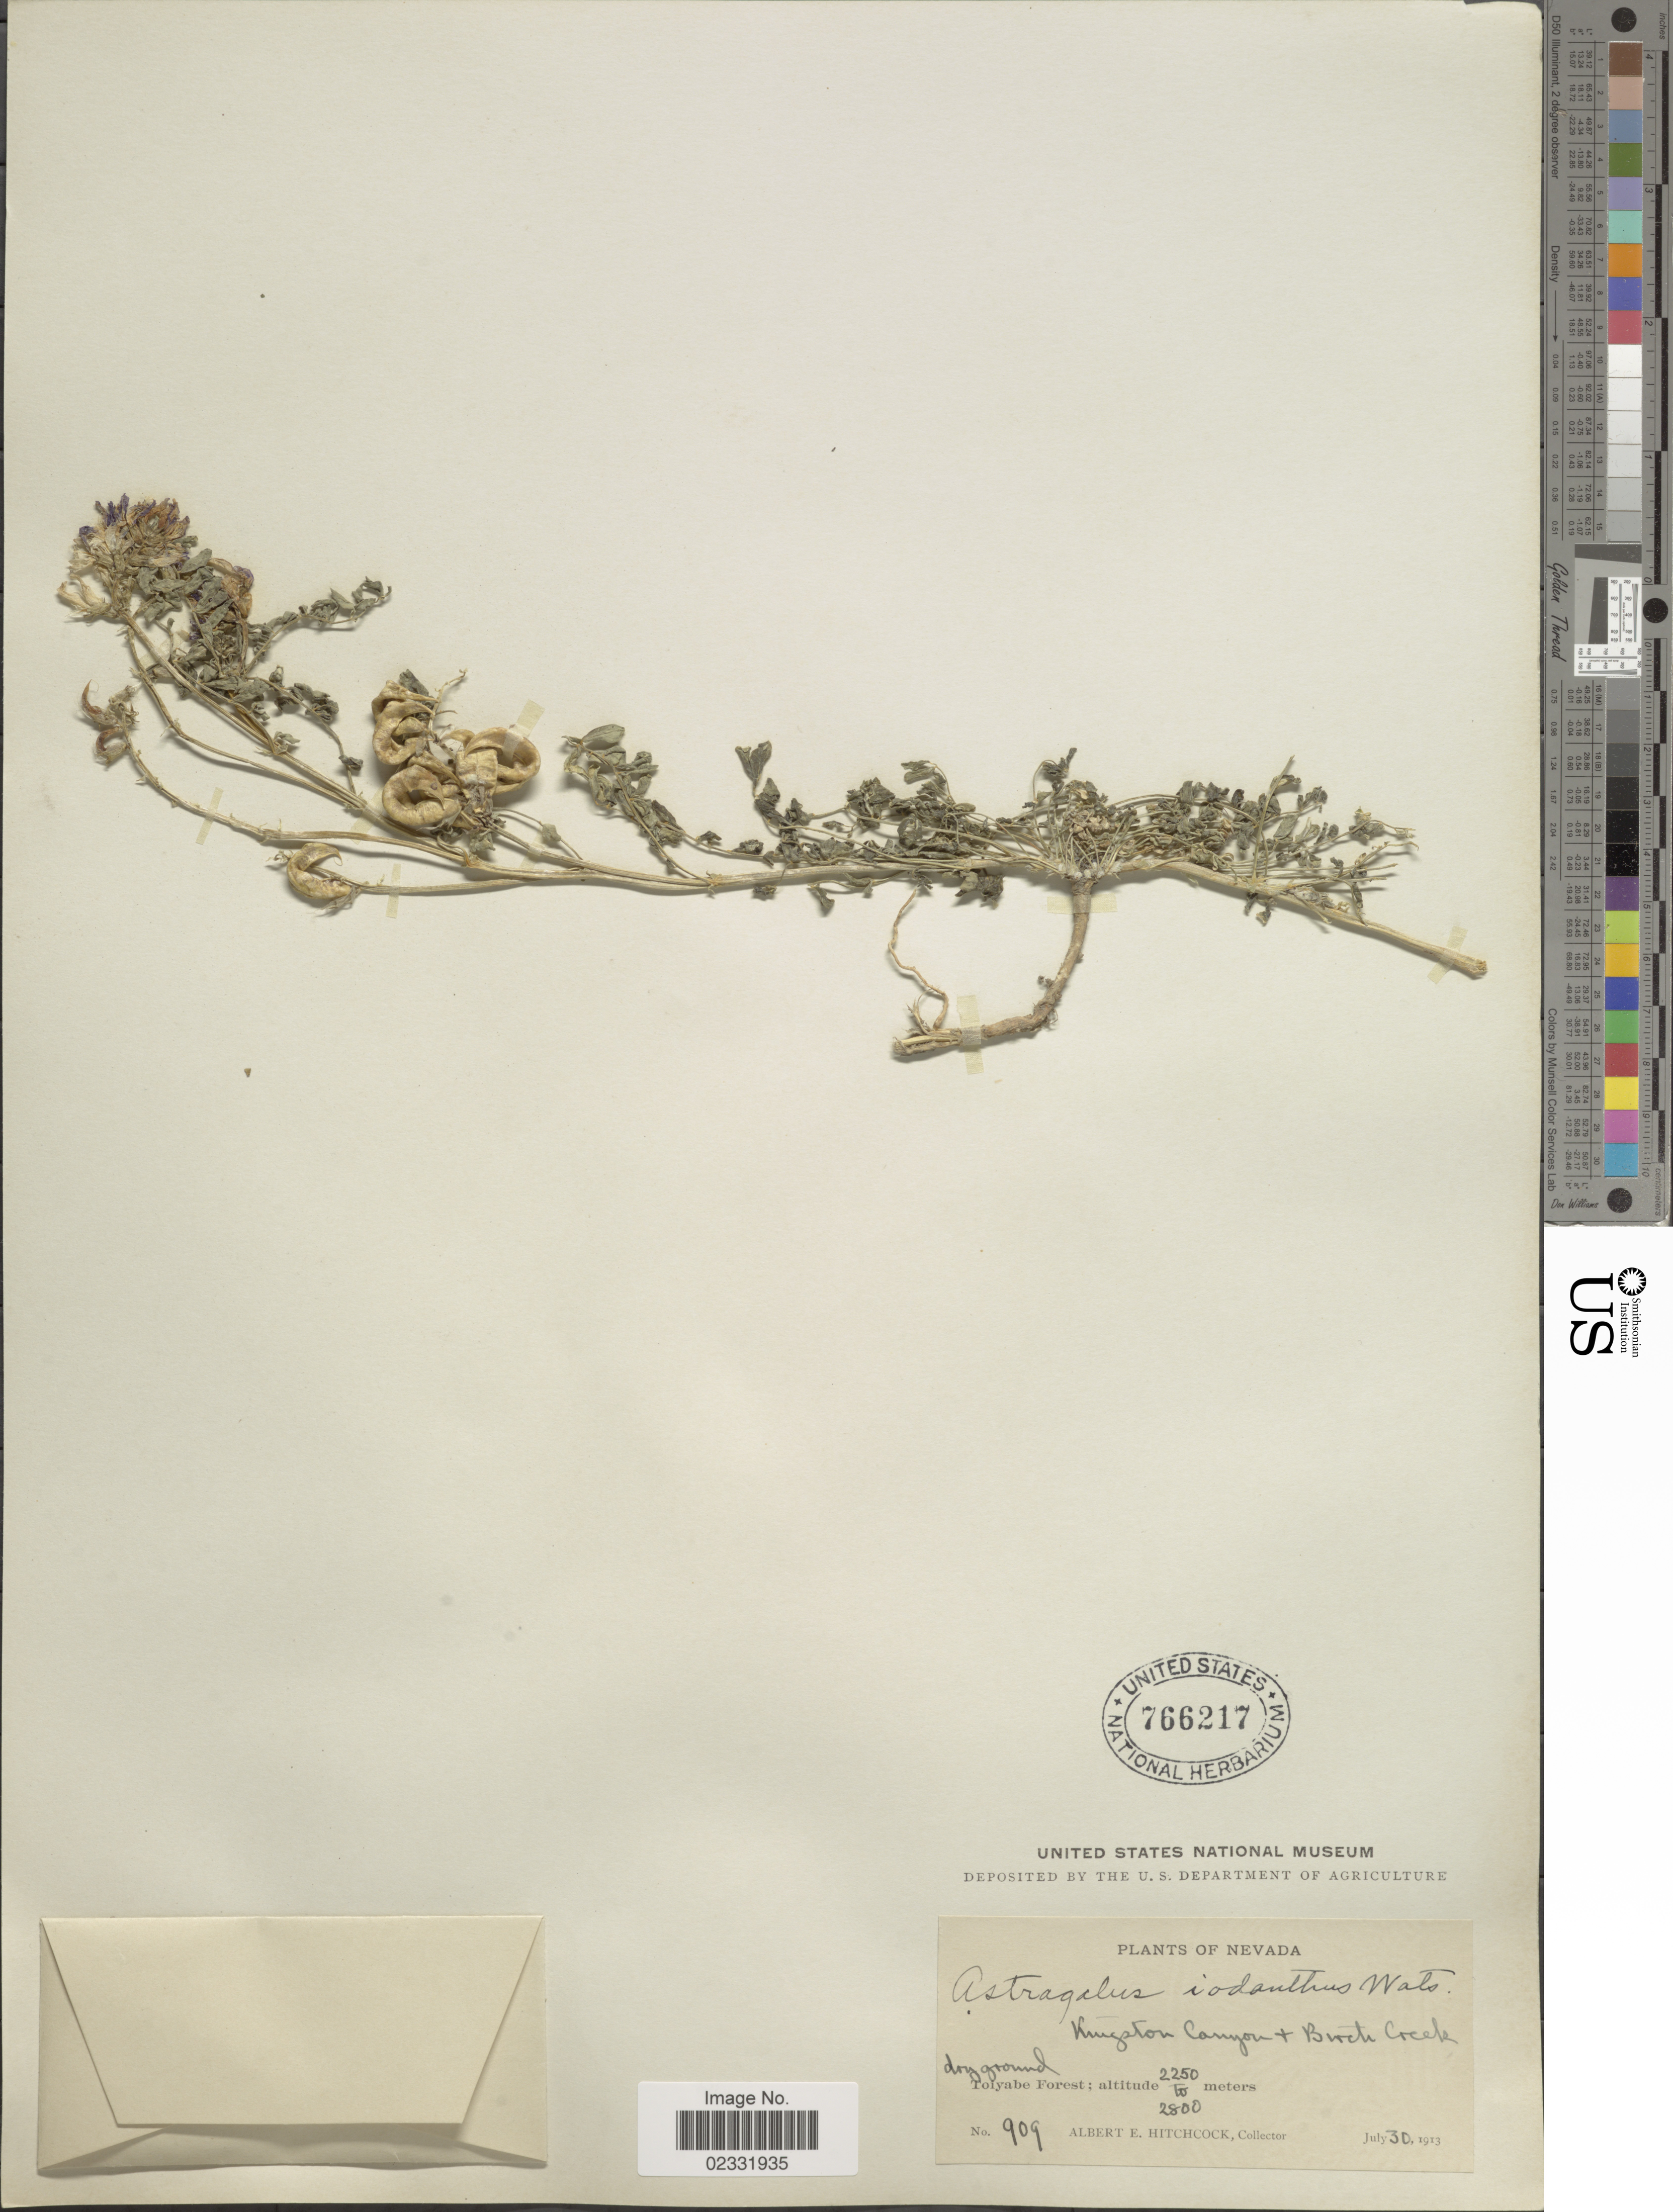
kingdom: Plantae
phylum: Tracheophyta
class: Magnoliopsida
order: Fabales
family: Fabaceae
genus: Astragalus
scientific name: Astragalus iodanthus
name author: S. Watson in C. King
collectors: A. Hitchcock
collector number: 909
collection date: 1913-07-30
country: United States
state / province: Nevada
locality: Kingston Canyon + Berch Creek. Toiyabe Forest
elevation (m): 2250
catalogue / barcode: US 766217